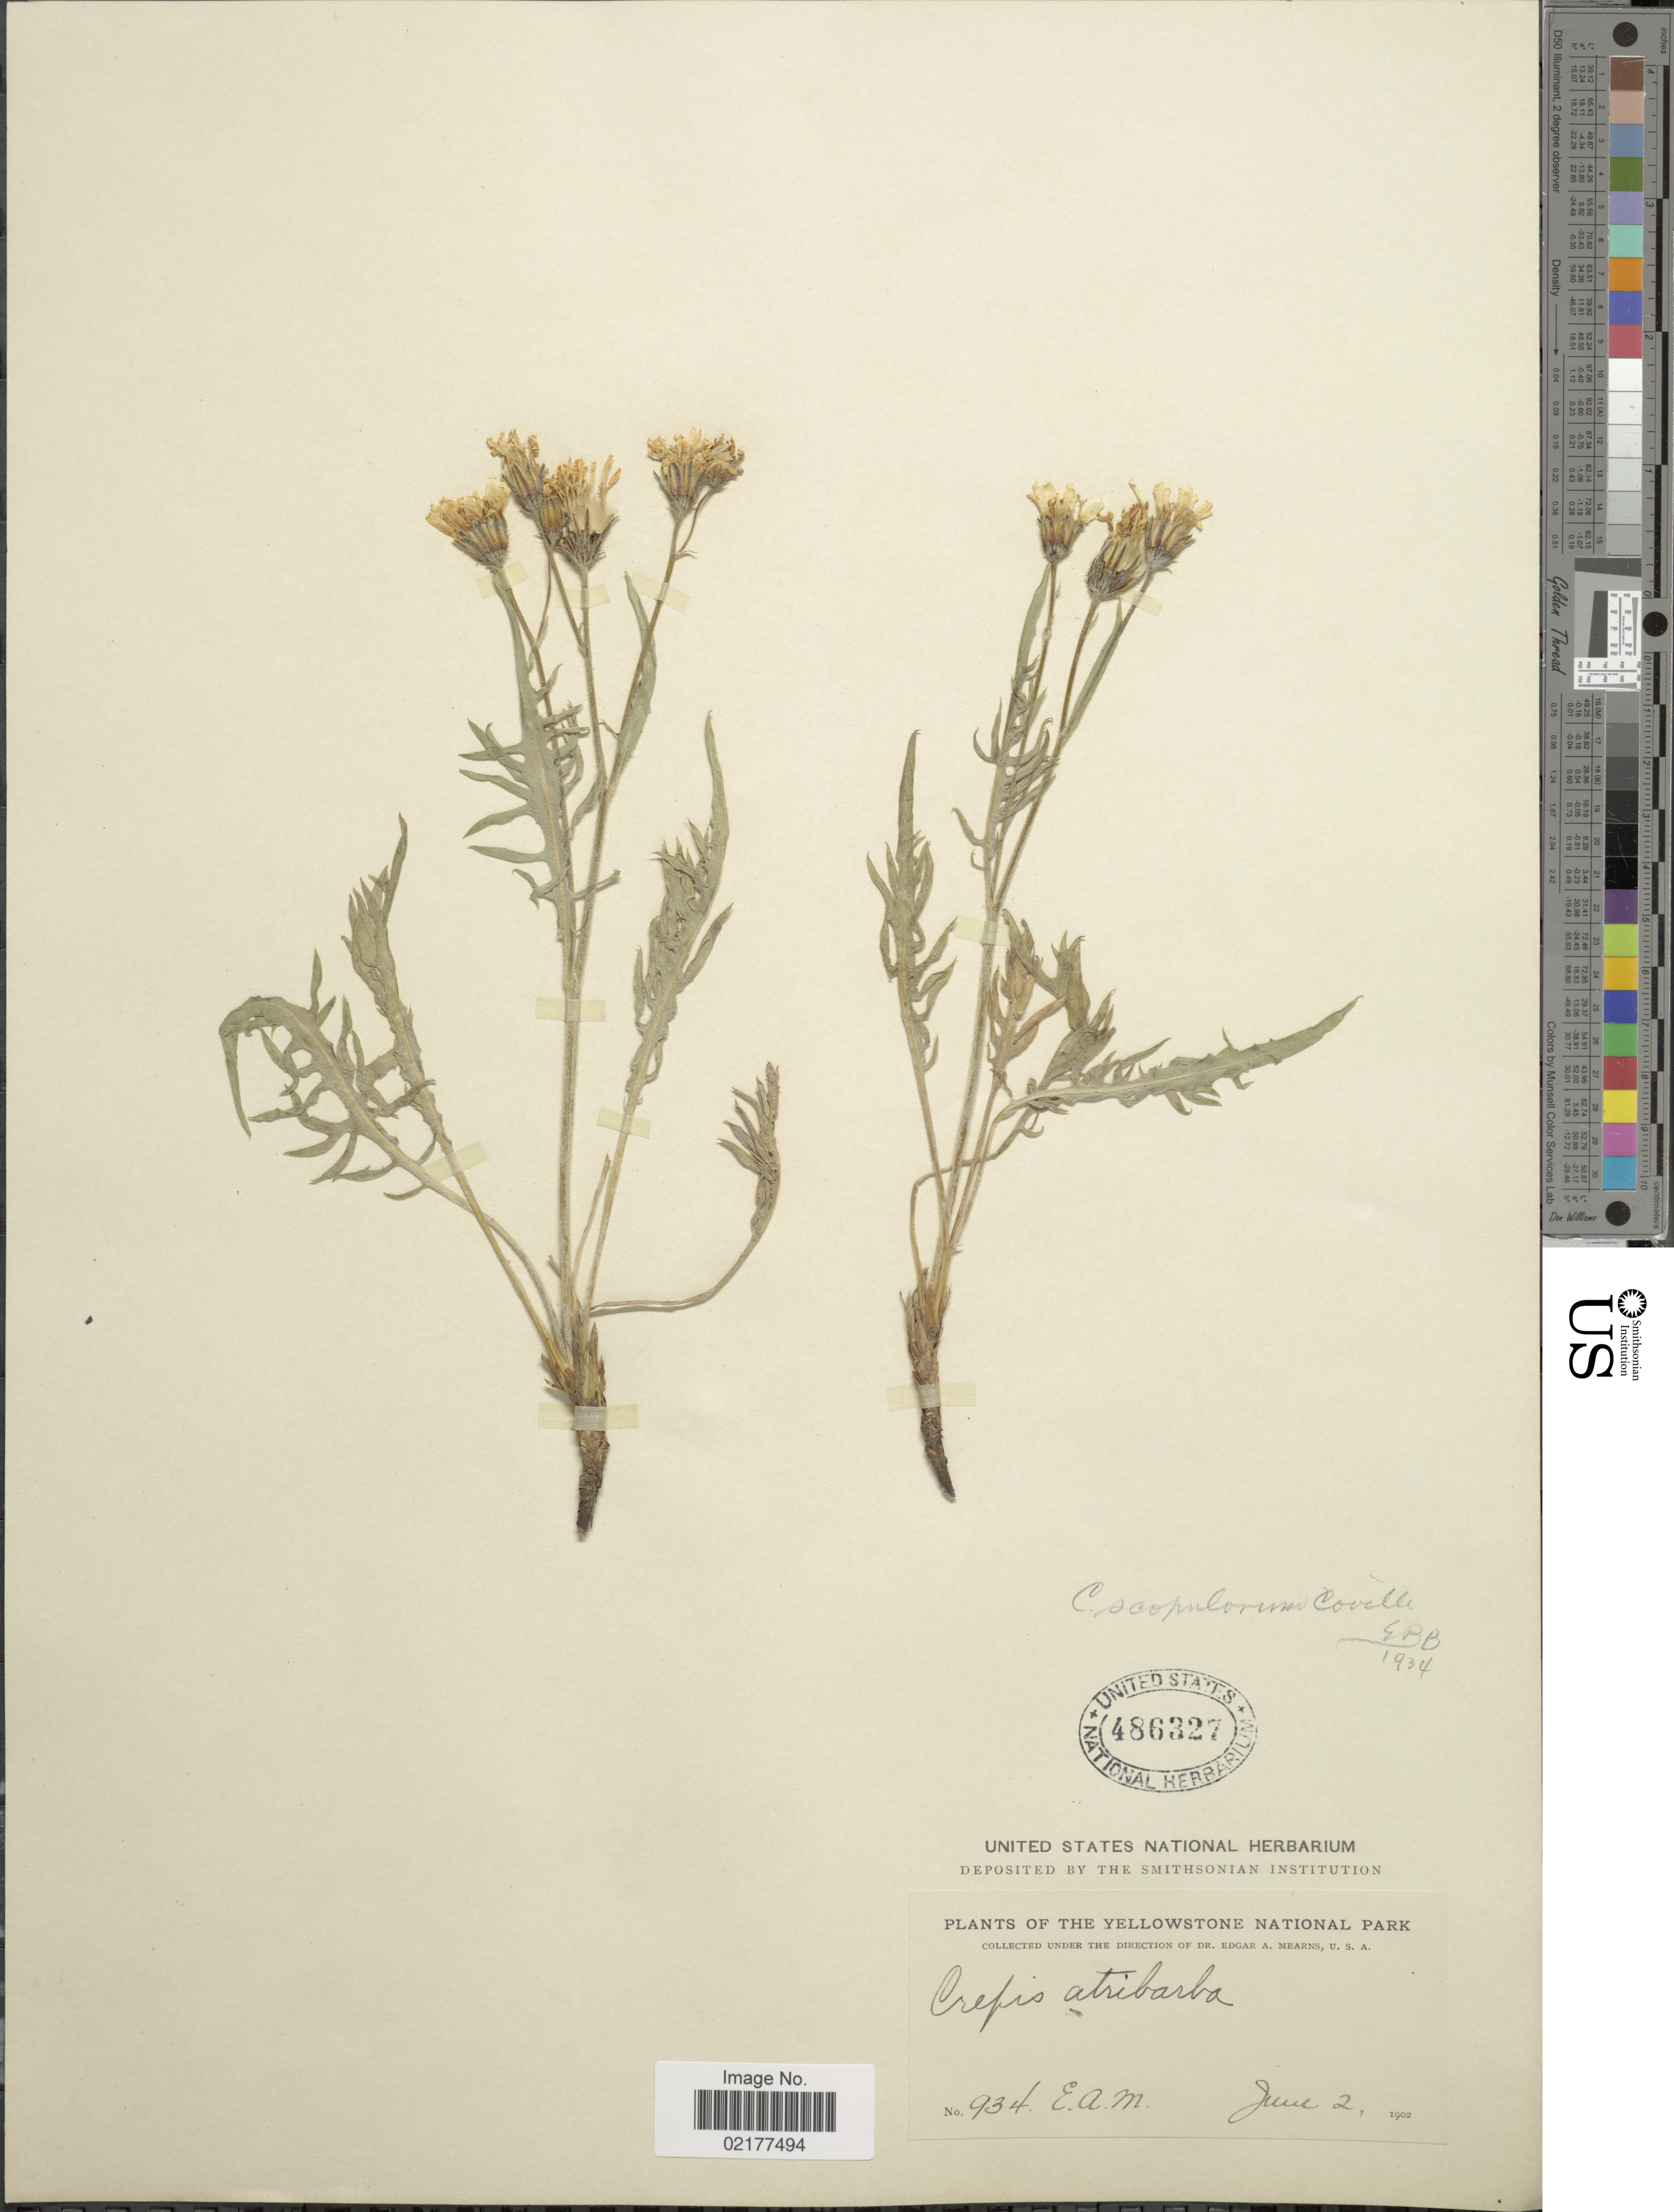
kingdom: Plantae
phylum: Tracheophyta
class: Magnoliopsida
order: Asterales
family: Asteraceae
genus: Crepis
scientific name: Crepis modocensis subsp. modocensis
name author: Greene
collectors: E. A. Mearns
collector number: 934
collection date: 1902-06-02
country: United States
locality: Yellowstone National Park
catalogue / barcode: US 486327